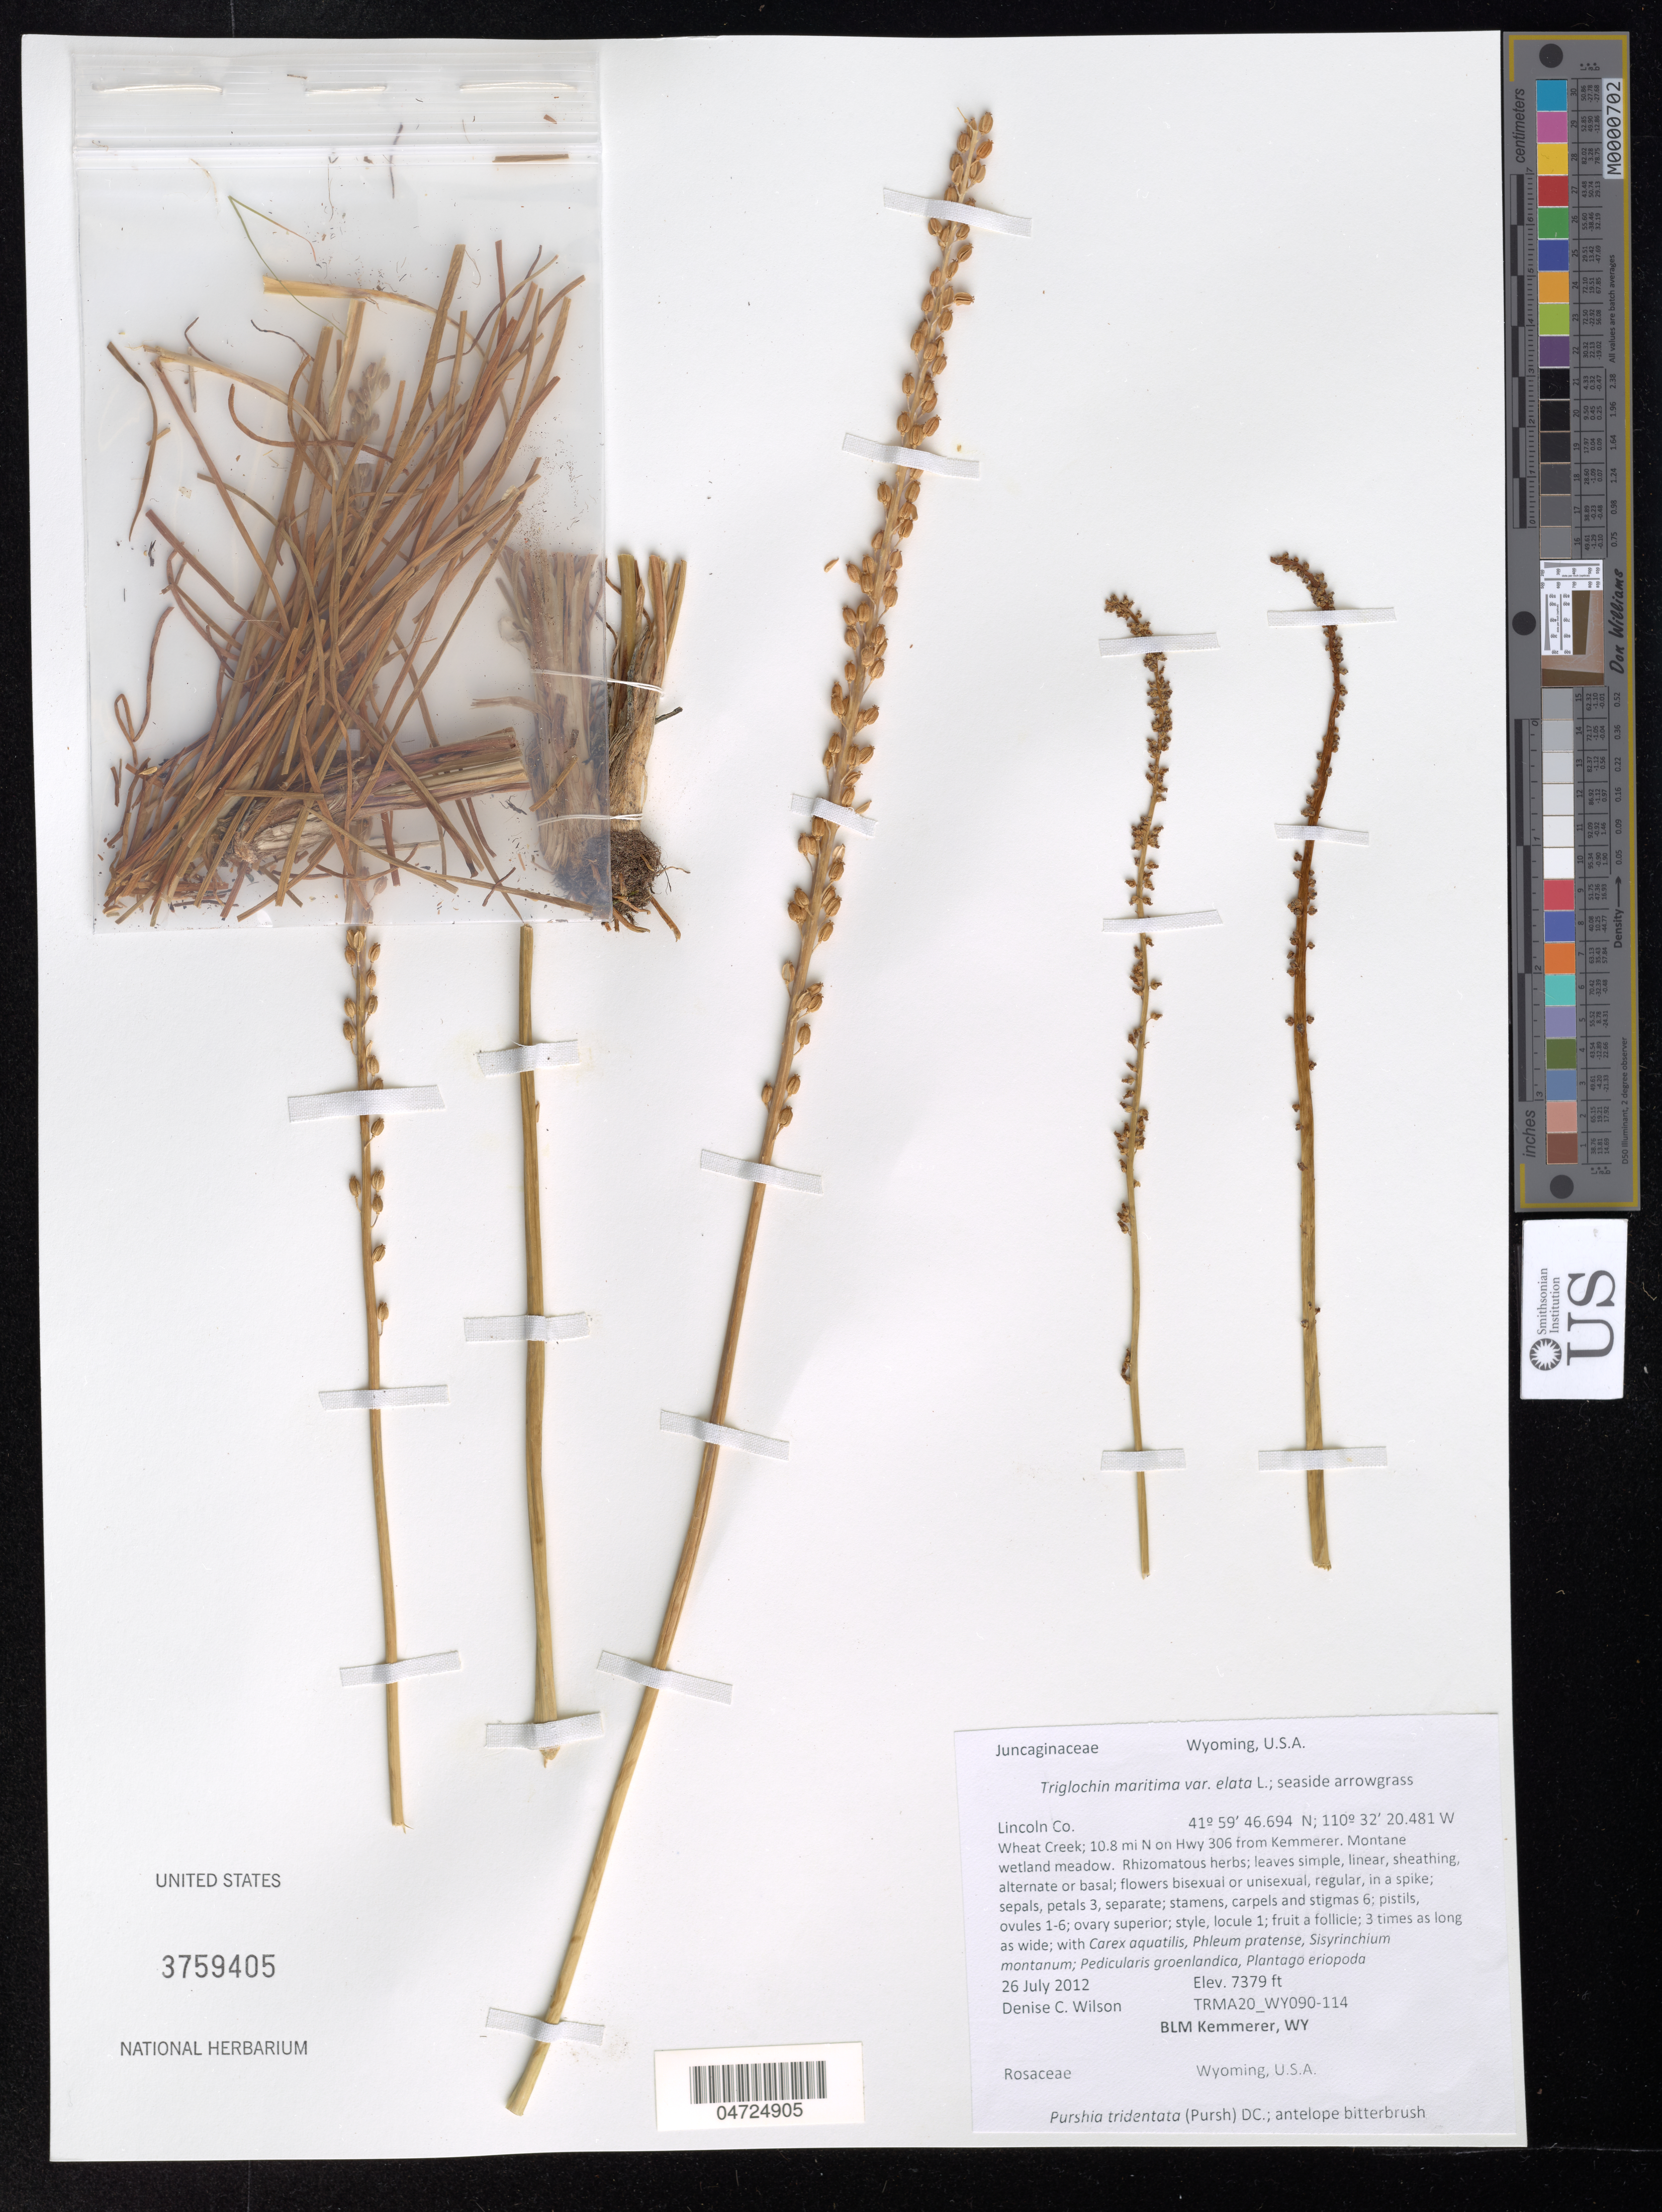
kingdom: Plantae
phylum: Tracheophyta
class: Liliopsida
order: Alismatales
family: Juncaginaceae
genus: Triglochin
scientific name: Triglochin maritima var. elata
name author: (Nutt.) A. Gray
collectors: D. Wilson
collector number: TRMA20_WY090-114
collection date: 2012-07-26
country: United States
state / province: Wyoming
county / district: Lincoln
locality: Lincoln Co. Wheat Creek; 10.8 mi N on Hwy 306 from Kemmerer.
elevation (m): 2249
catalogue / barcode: US 3759405